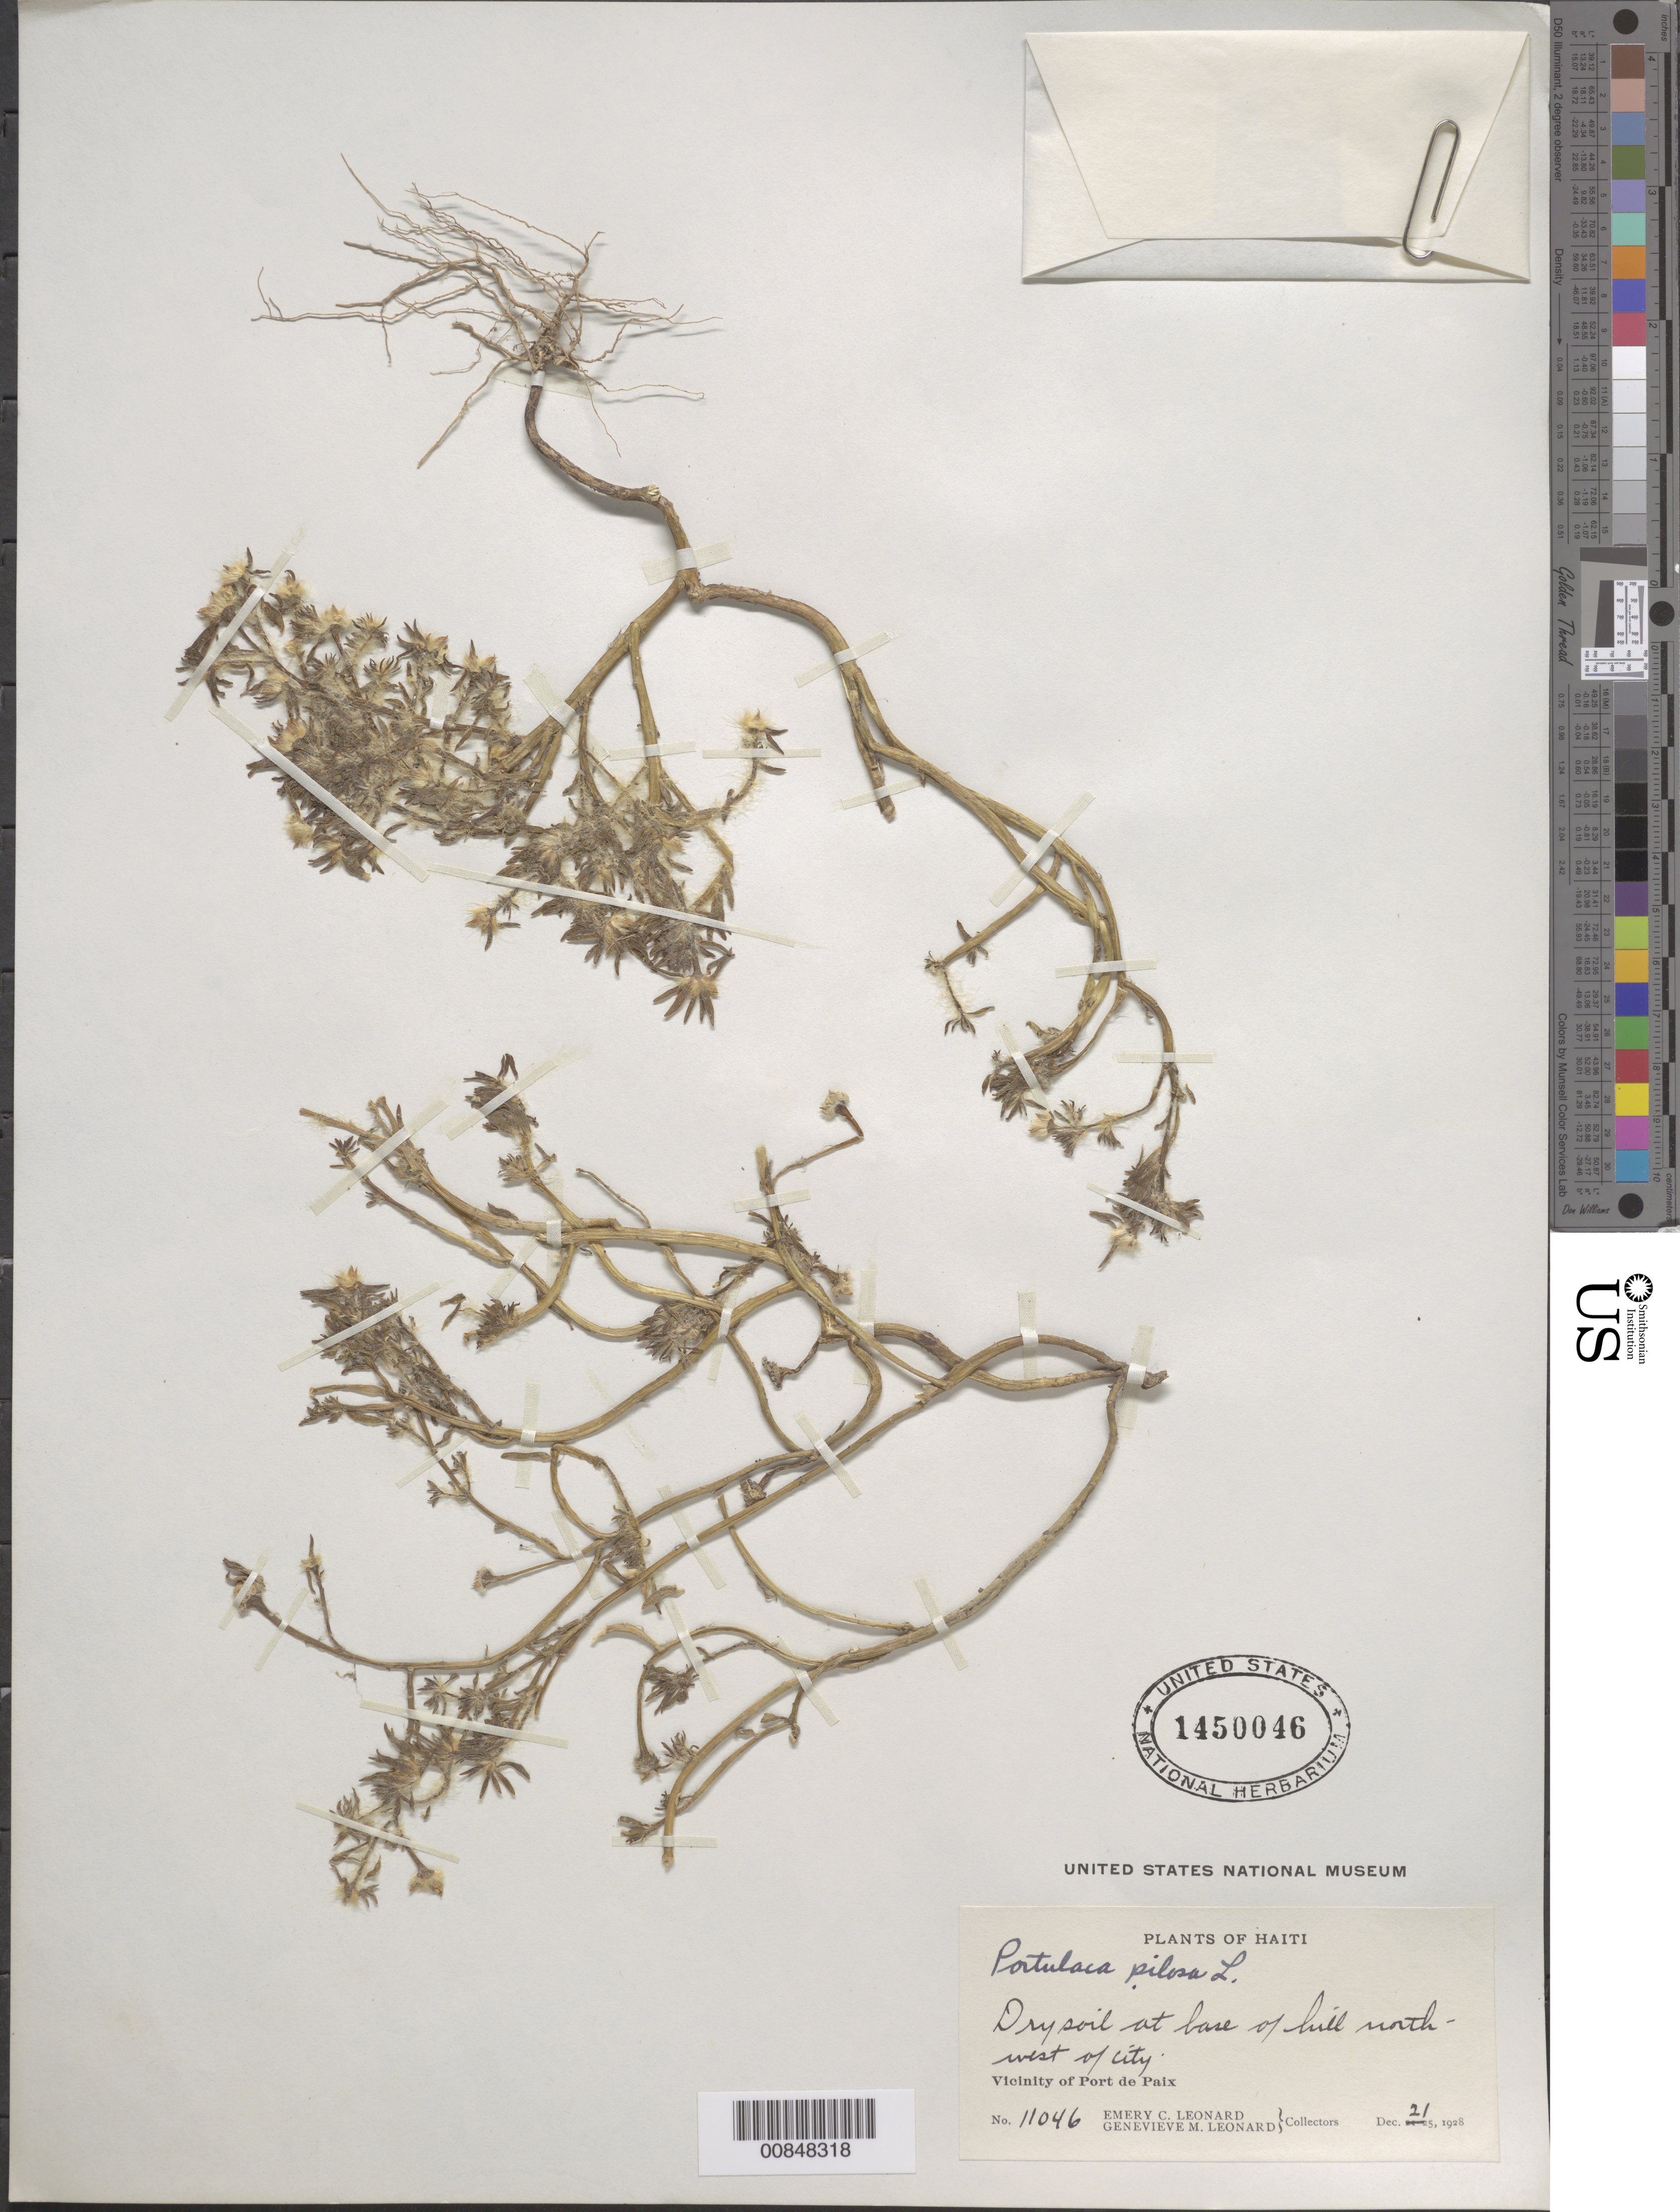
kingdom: Plantae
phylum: Tracheophyta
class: Magnoliopsida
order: Caryophyllales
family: Portulacaceae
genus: Portulaca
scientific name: Portulaca pilosa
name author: L.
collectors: E. C. Leonard & G. M. Leonard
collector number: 11046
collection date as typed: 21 Dec 1928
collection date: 1928-12-21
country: Haiti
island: Hispaniola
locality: Vicinity of Port de Paix. At base of hill northwest of city.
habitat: Dry soil at base of hill.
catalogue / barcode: US 1450046